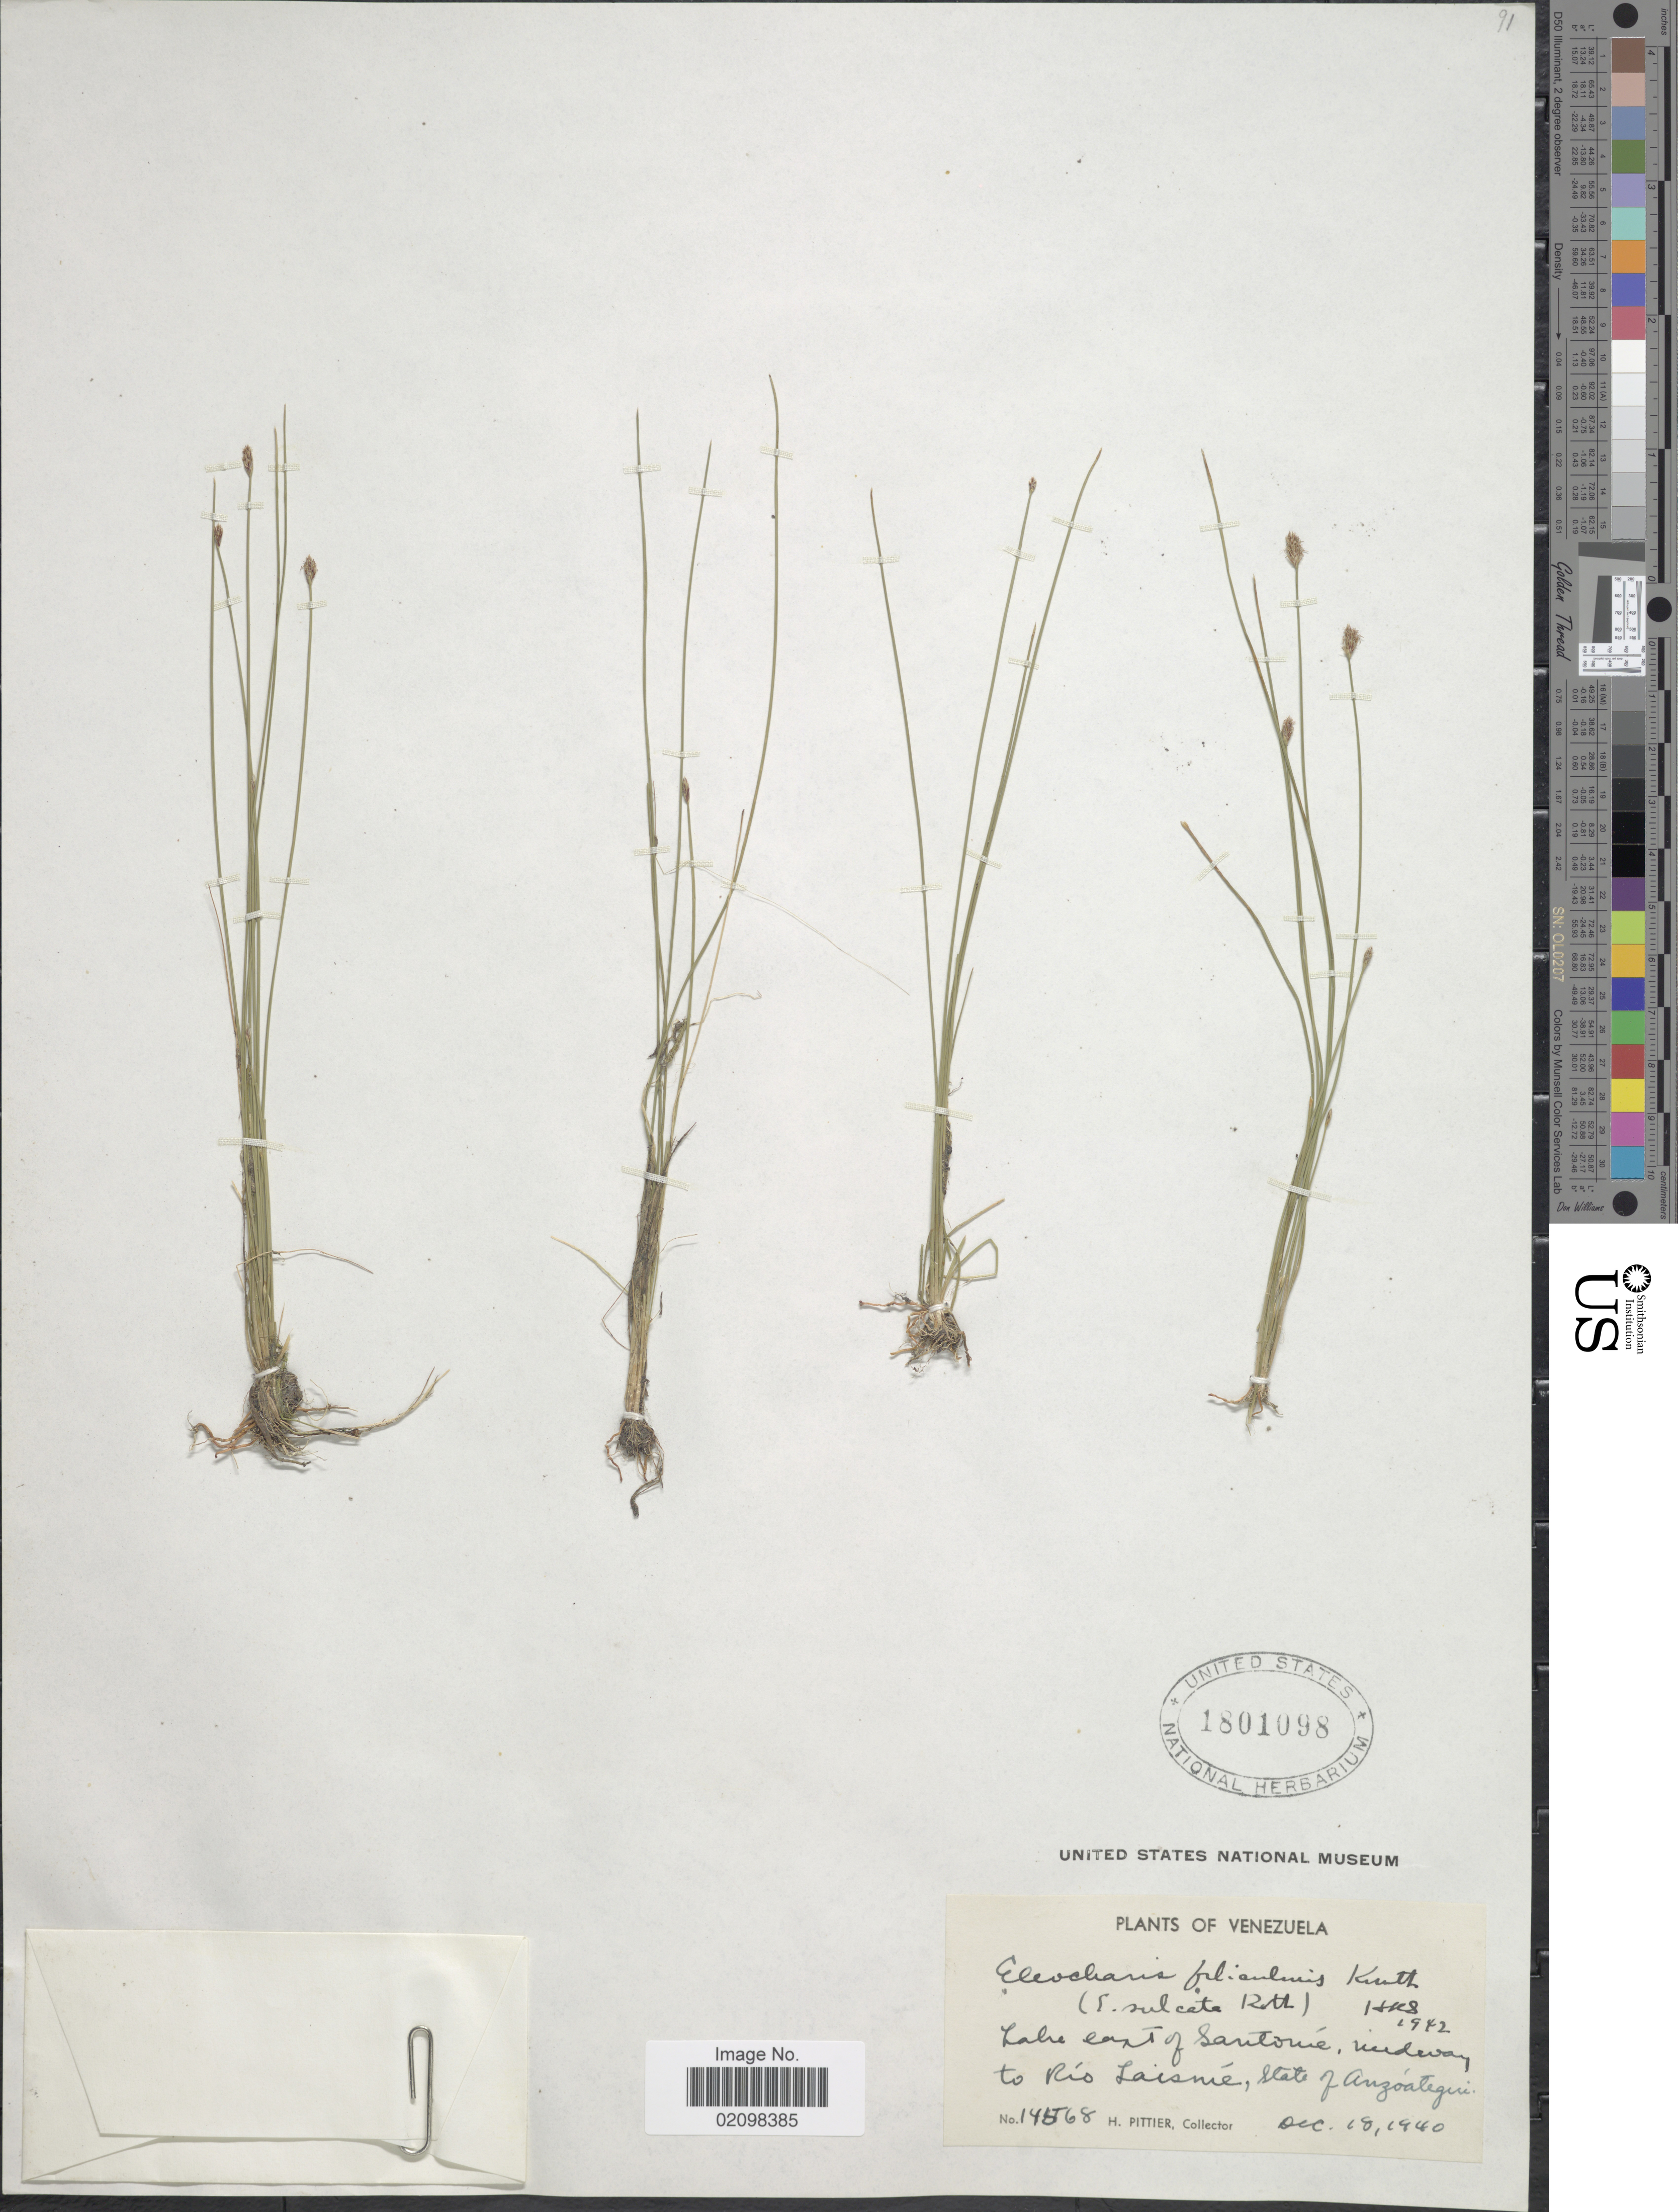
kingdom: Plantae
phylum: Tracheophyta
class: Liliopsida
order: Poales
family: Cyperaceae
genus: Eleocharis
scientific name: Eleocharis filiculmis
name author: Kunth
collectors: H. F. Pittier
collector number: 14568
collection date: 1940-12-18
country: Venezuela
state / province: Anzoategui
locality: Lake east of Santomé, midway to Río Laismé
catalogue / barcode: US 1801098